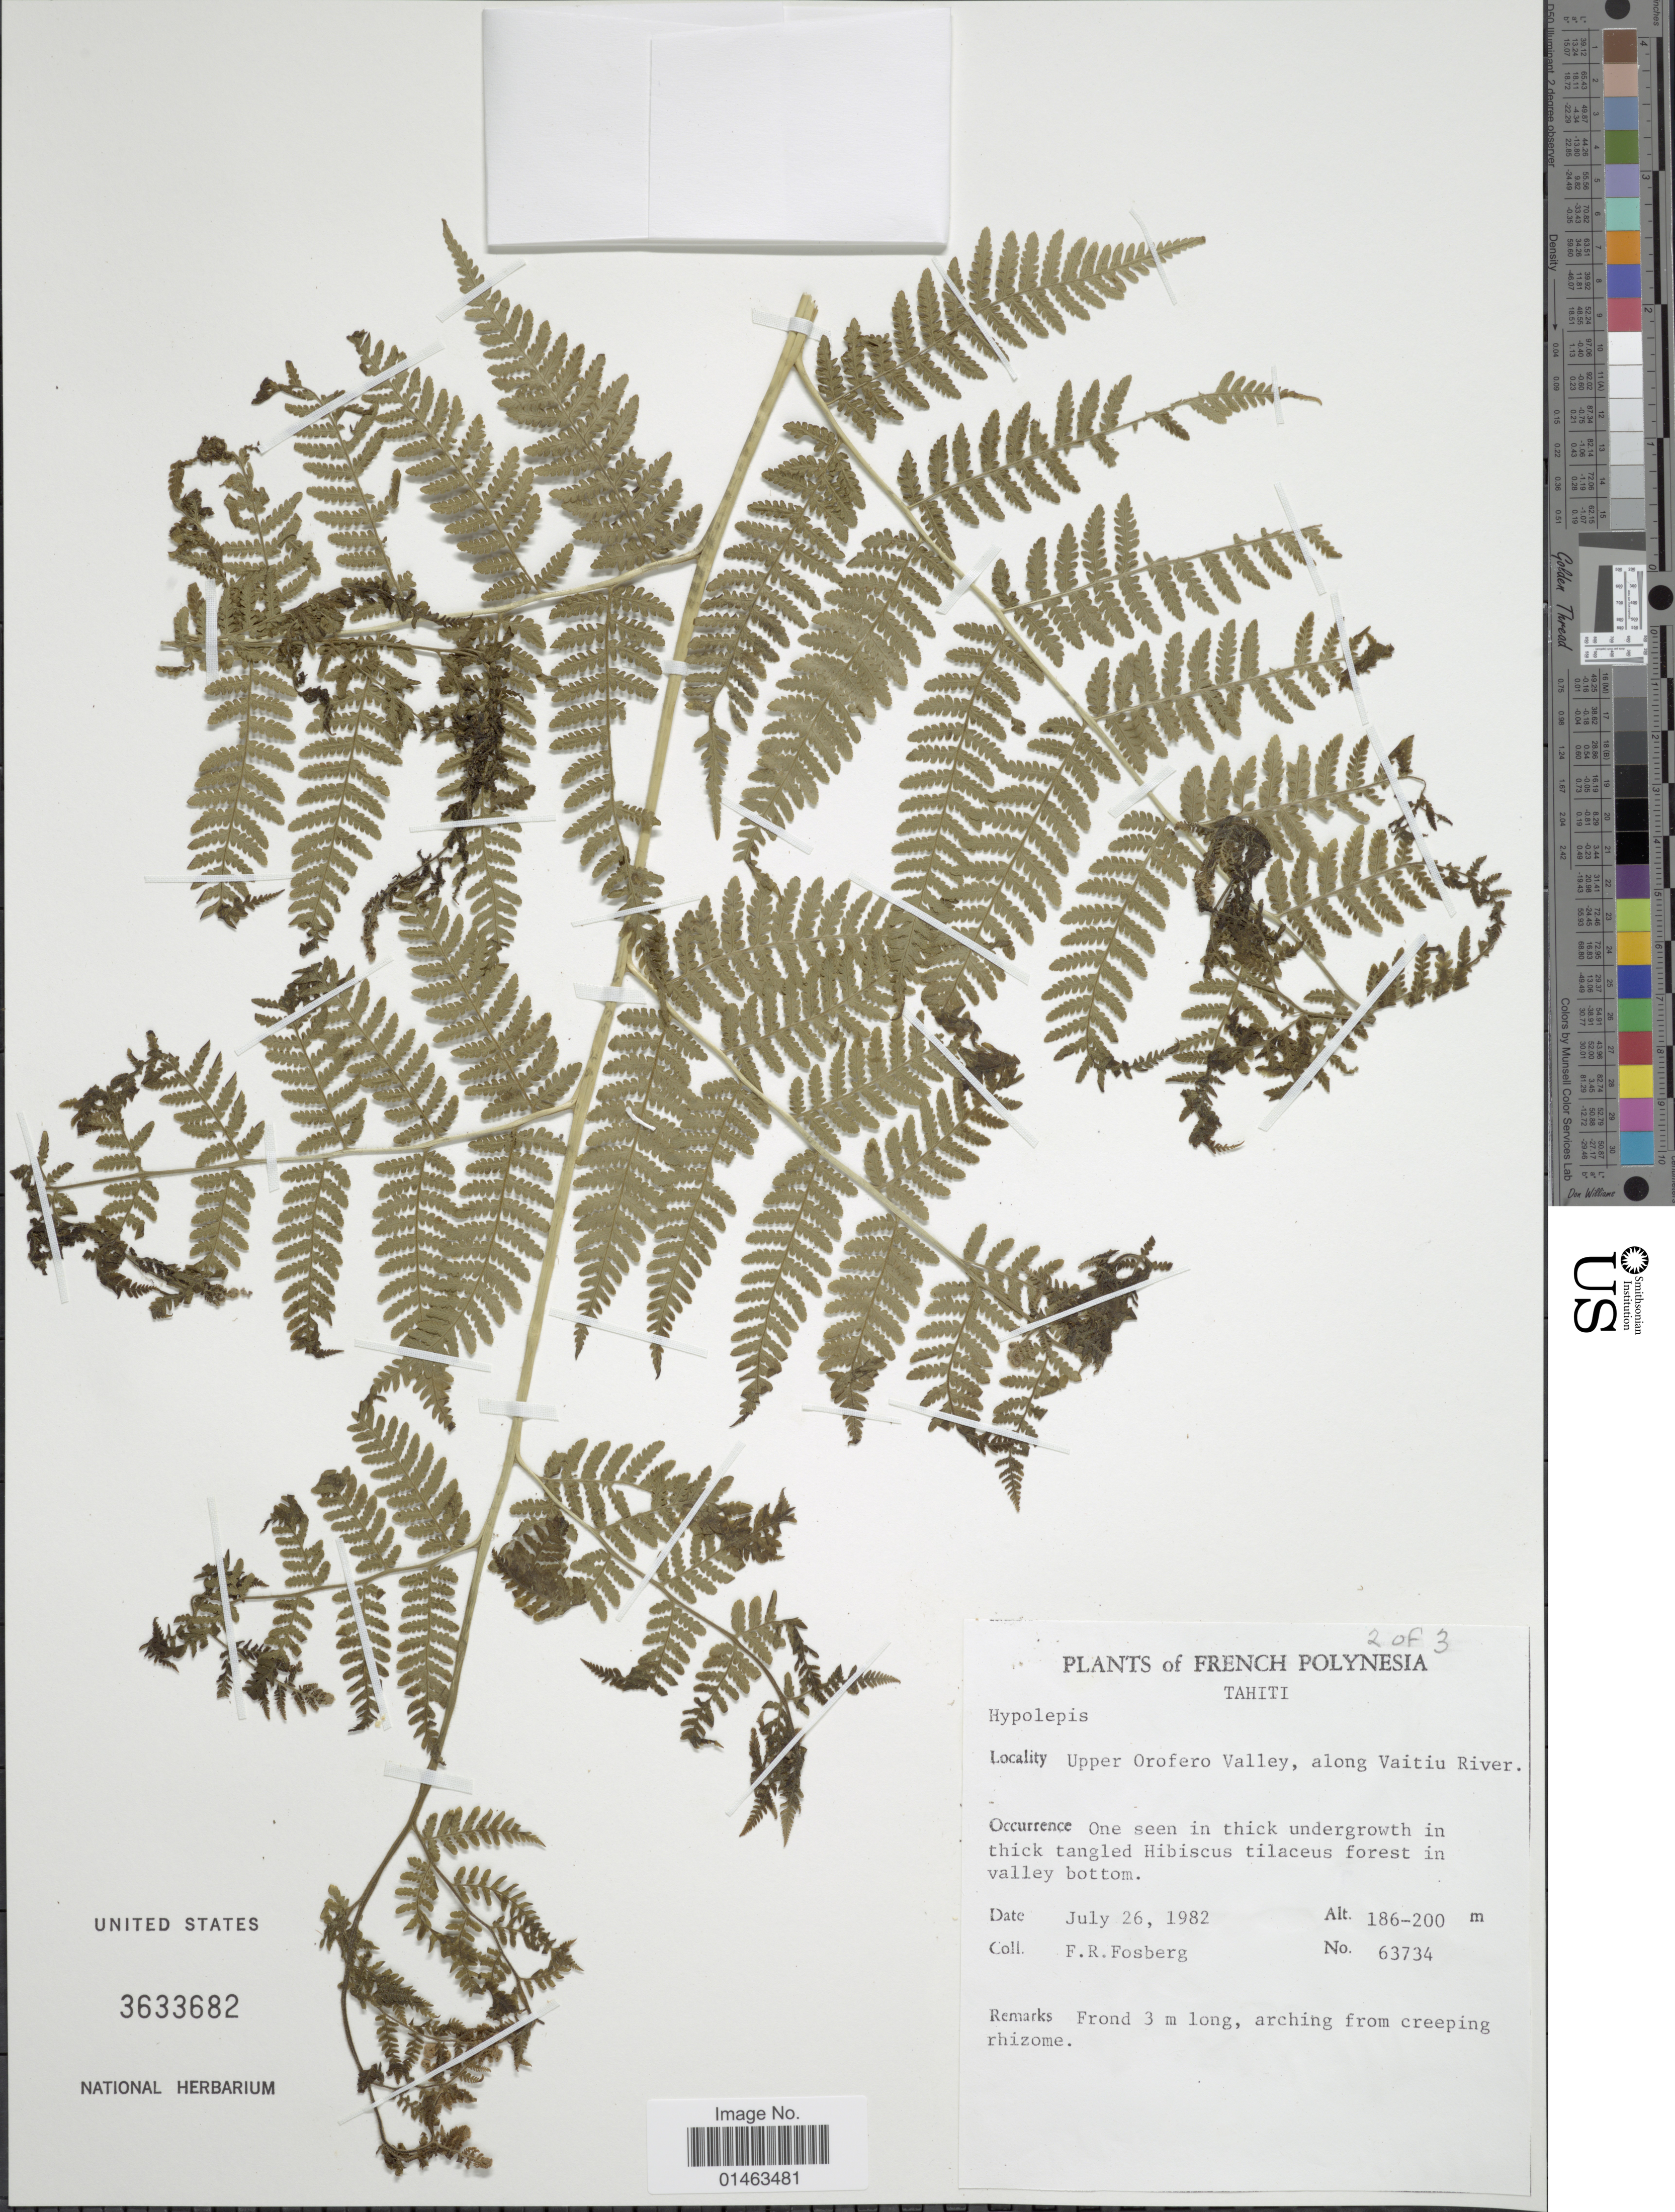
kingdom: Plantae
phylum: Tracheophyta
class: Polypodiopsida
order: Polypodiales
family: Dennstaedtiaceae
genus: Hypolepis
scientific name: Hypolepis sp.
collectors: F. R. Fosberg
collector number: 63734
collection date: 1982-07-26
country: French Polynesia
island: Tahiti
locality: Tahiti. Upper Orofero Valley, along Vaitiu River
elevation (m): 186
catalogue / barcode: US 3633682